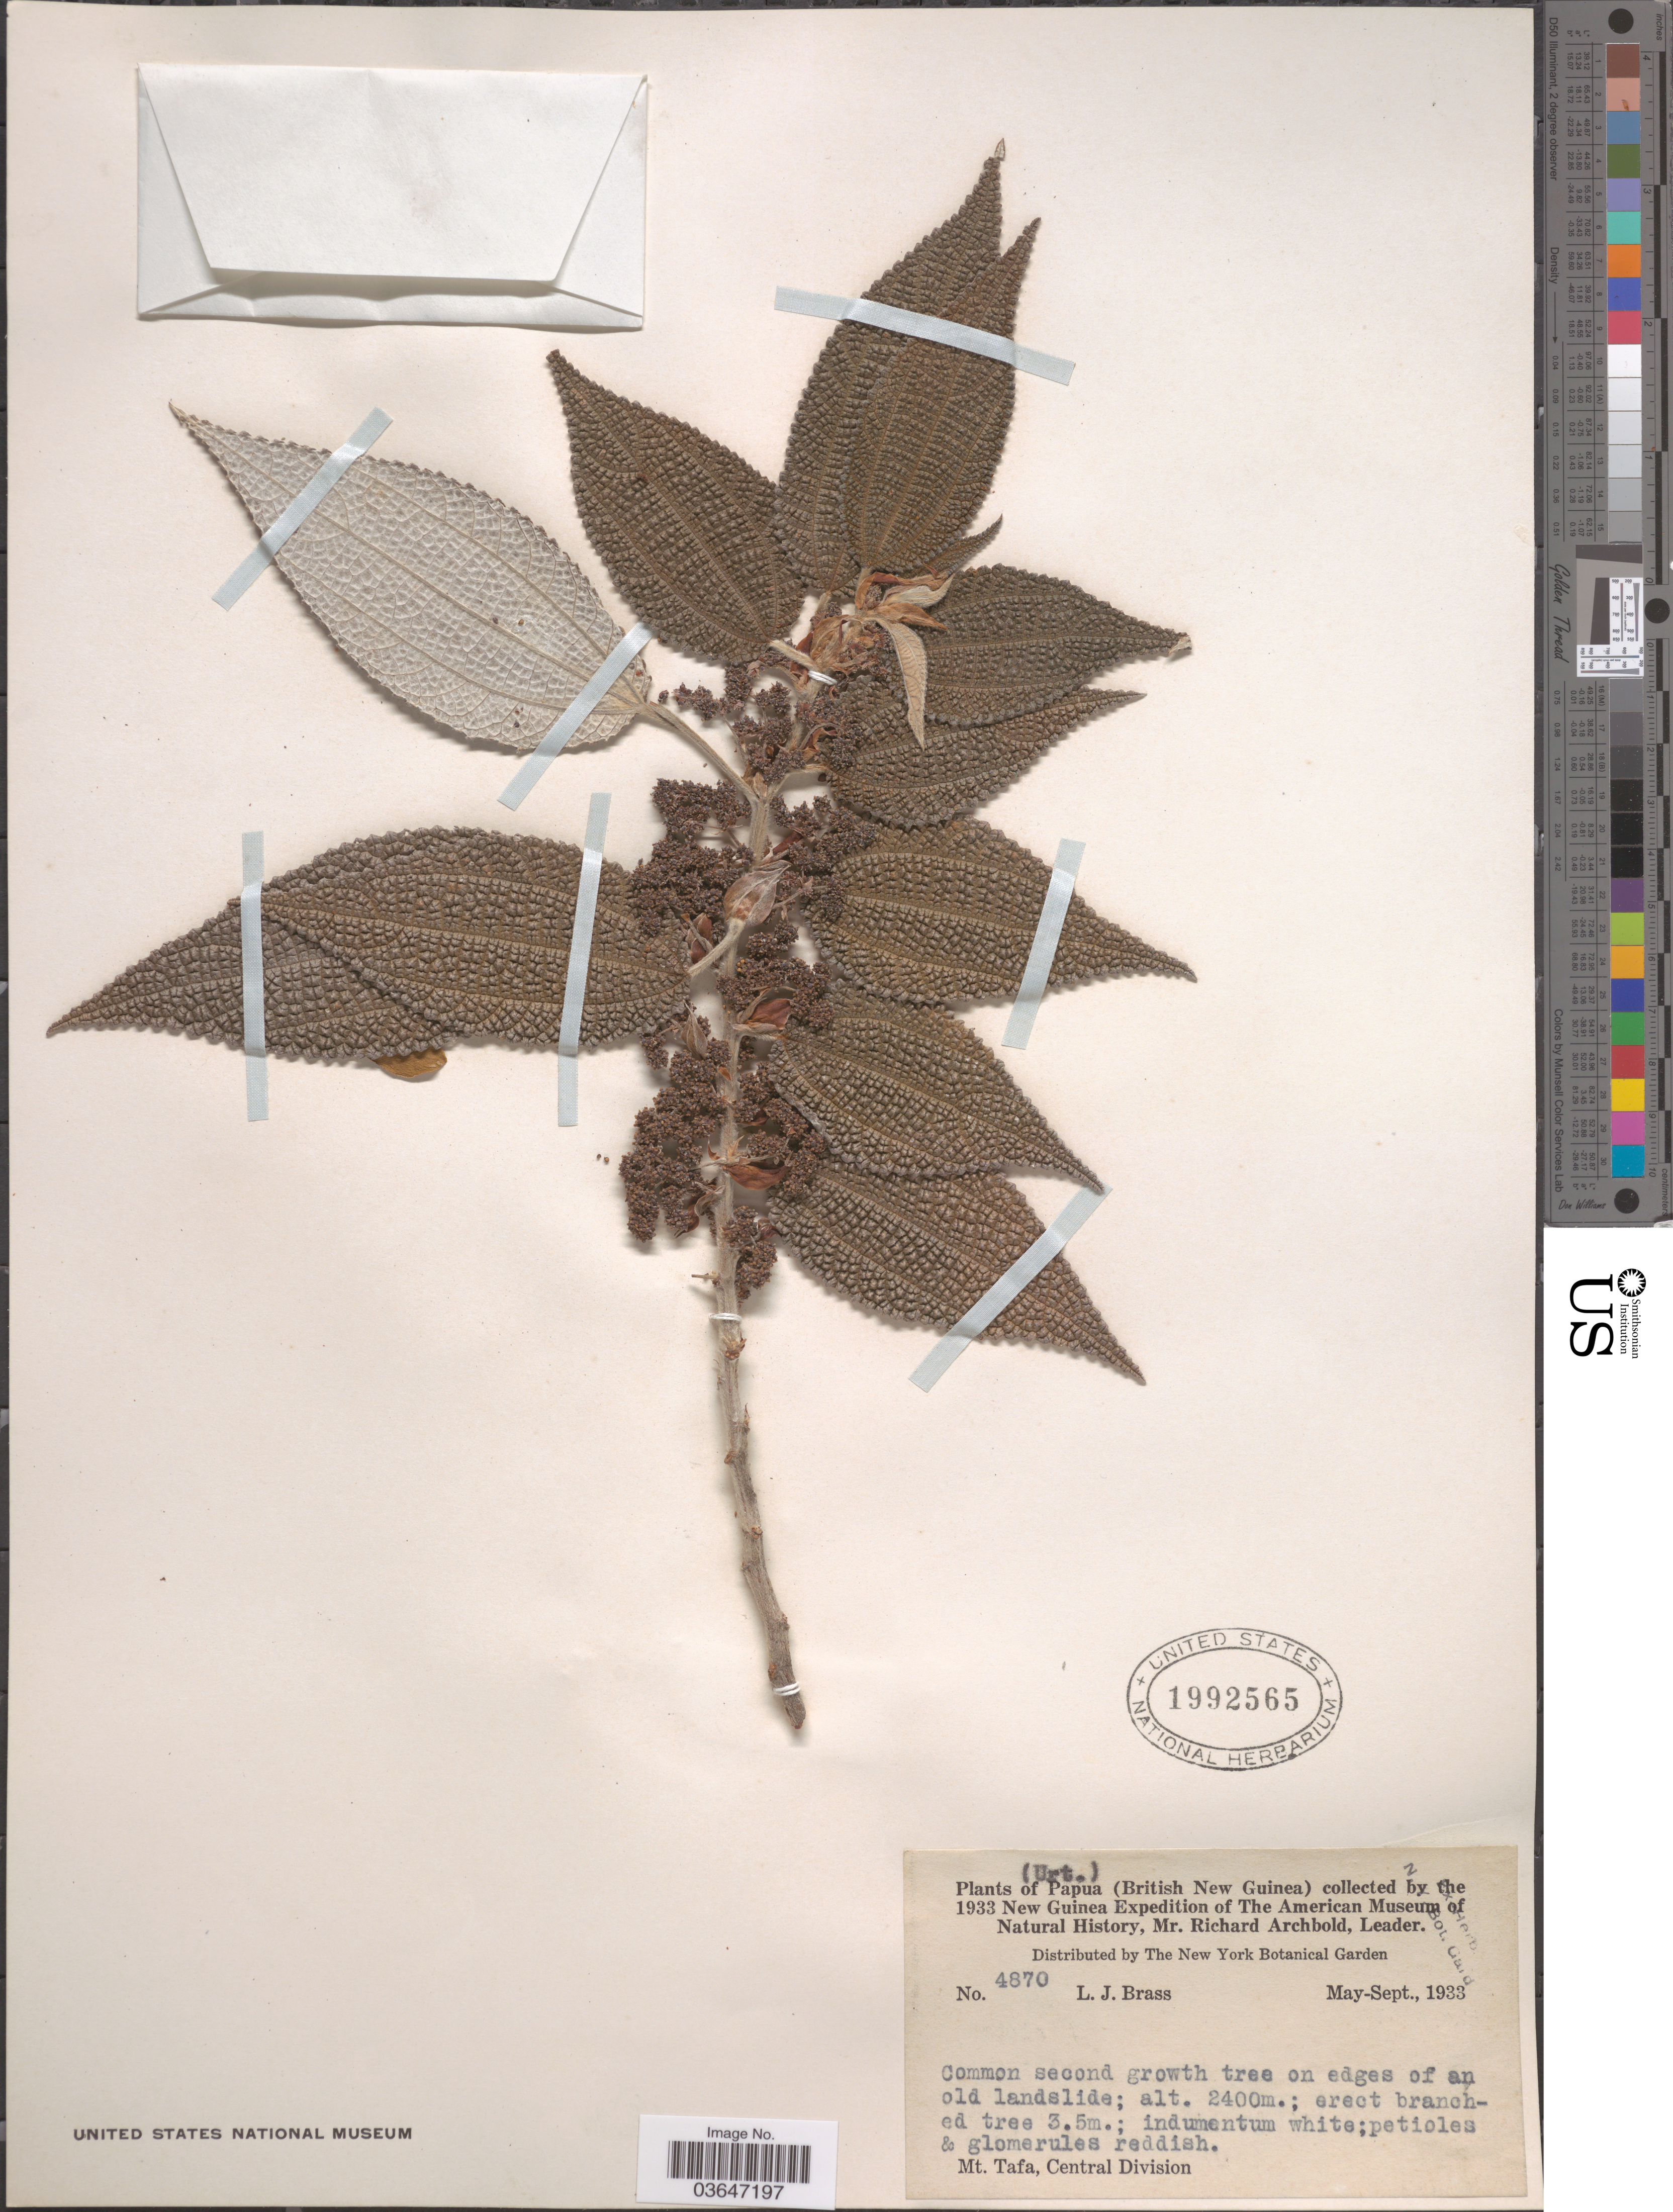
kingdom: Plantae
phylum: Tracheophyta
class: Magnoliopsida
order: Proteales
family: Proteaceae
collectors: L. J. Brass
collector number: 4870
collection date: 1933-05/1933-09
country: Papua New Guinea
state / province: Central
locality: Papua (British New Guinea). Mt. Tafa, Central Division.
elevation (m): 2400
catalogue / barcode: US 1992565